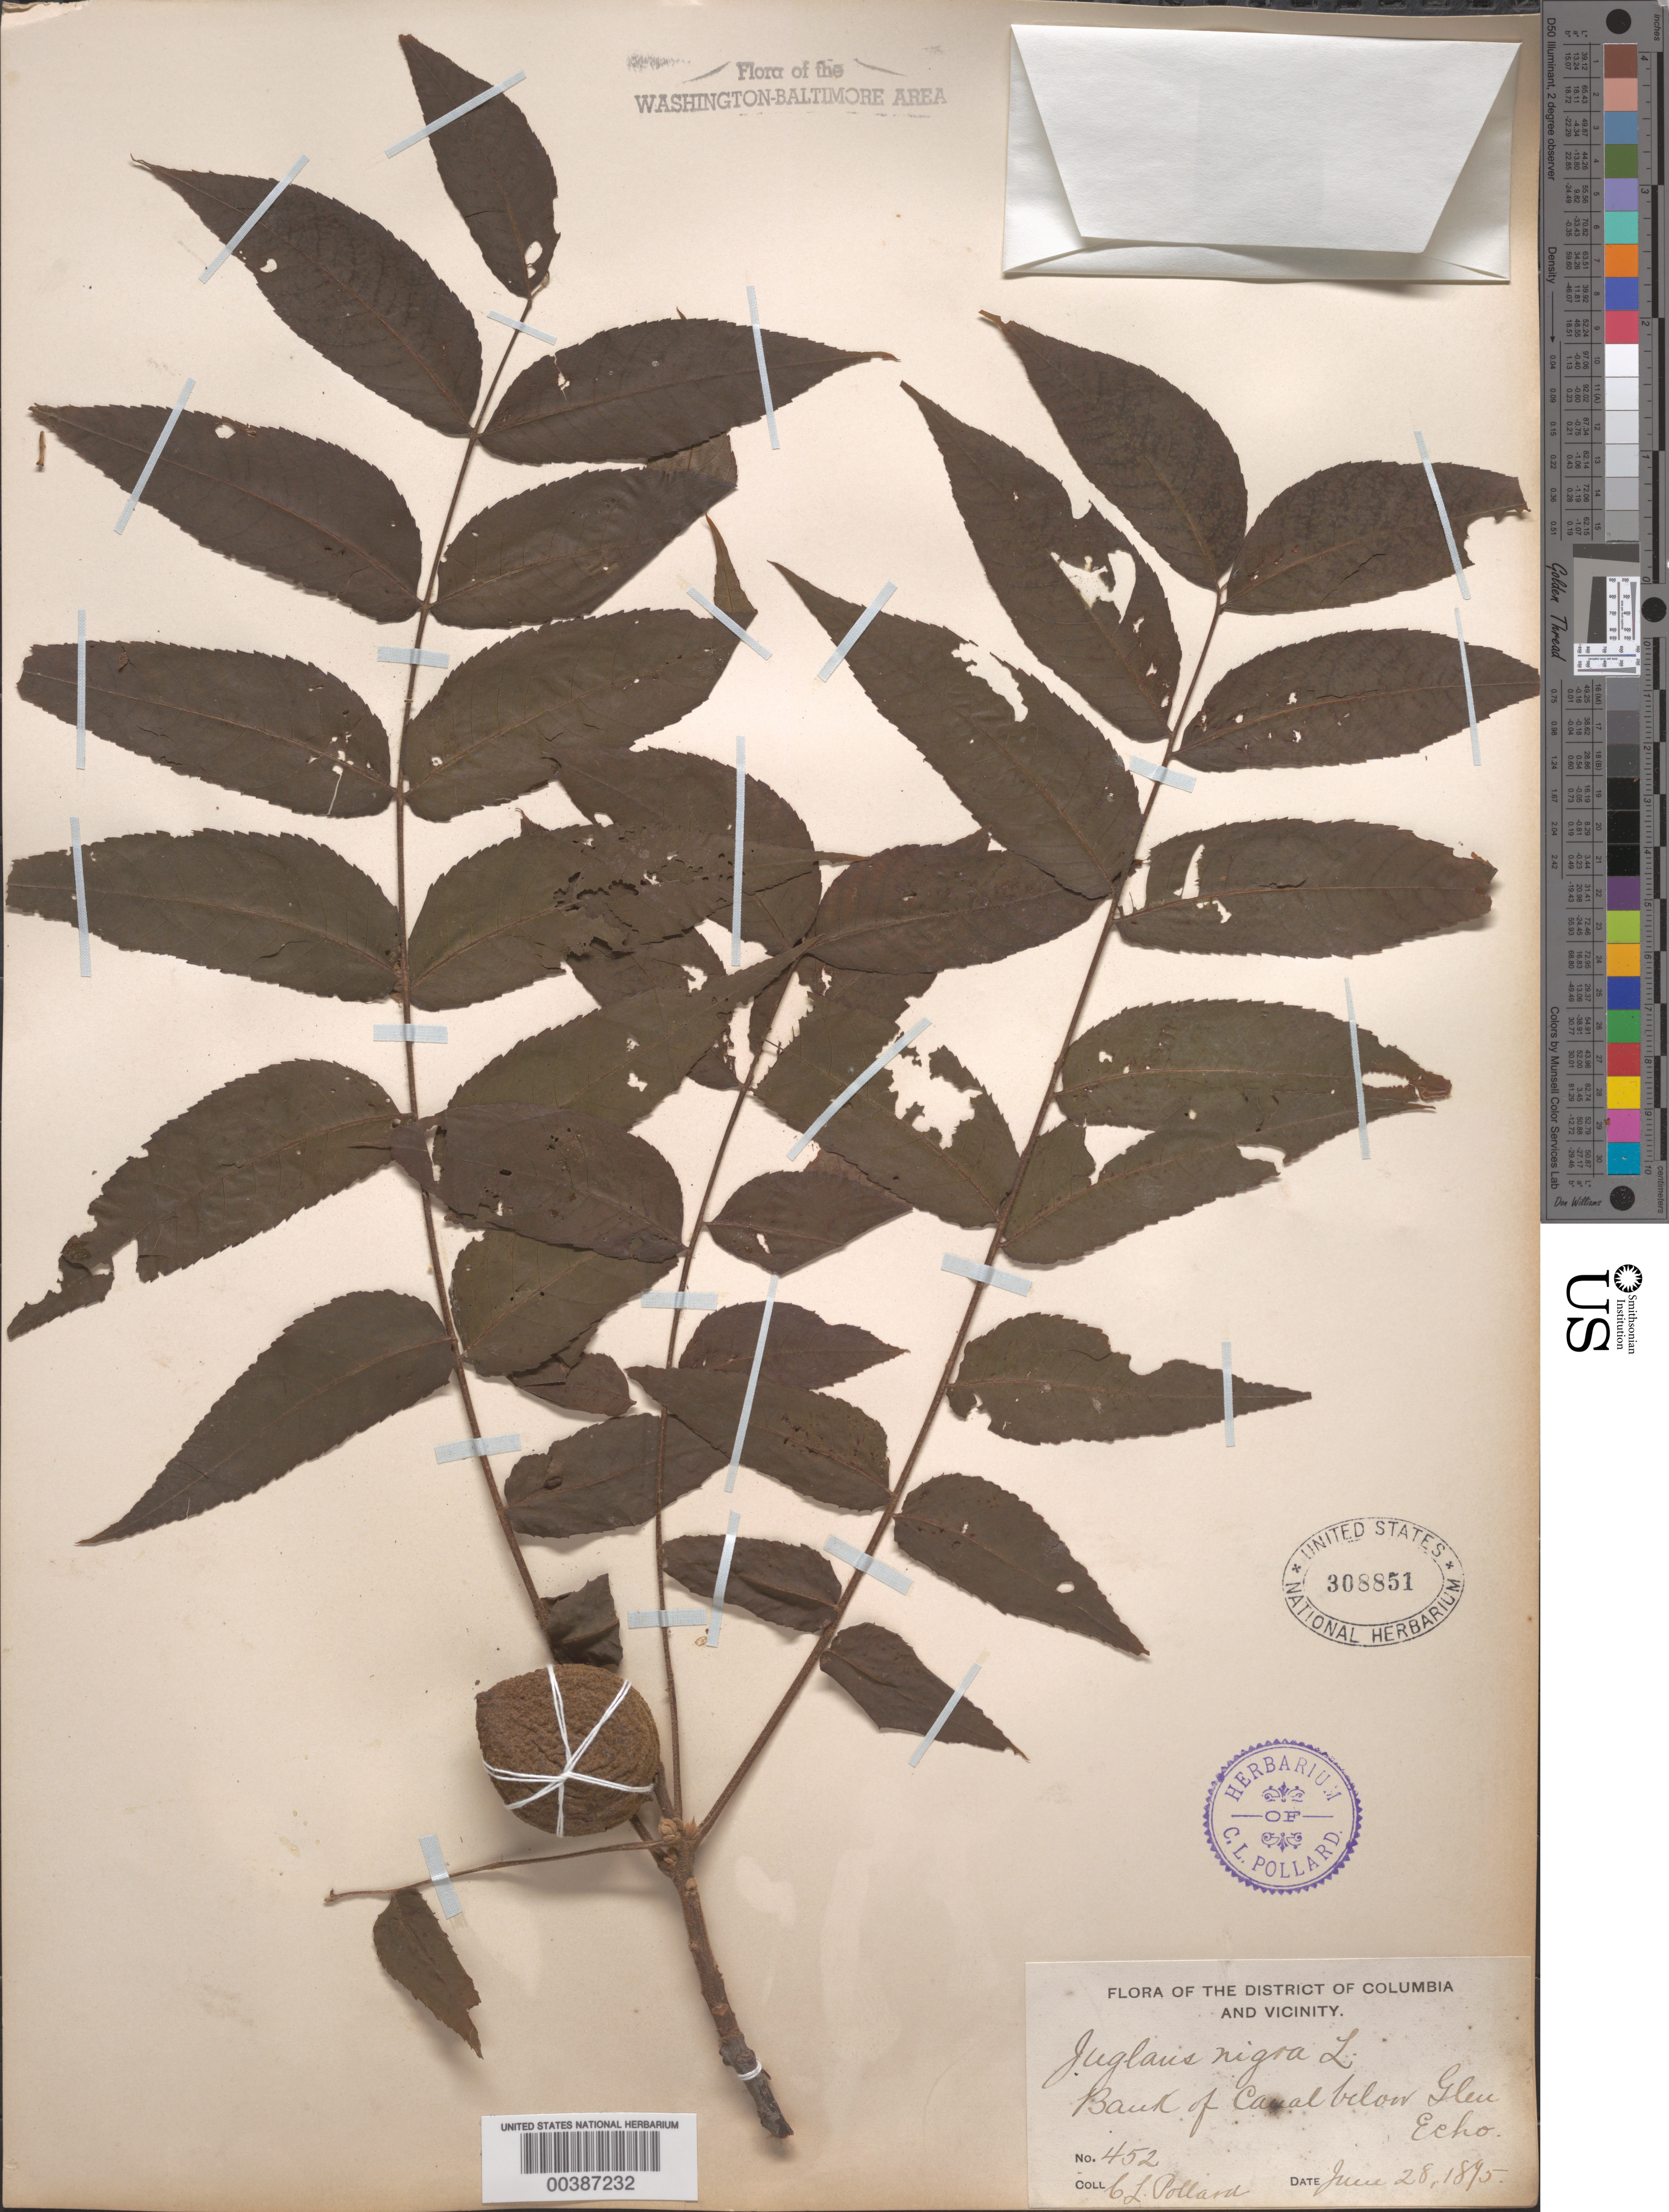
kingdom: Plantae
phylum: Tracheophyta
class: Magnoliopsida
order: Fagales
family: Juglandaceae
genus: Juglans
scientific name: Juglans nigra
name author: L.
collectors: C. L. Pollard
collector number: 452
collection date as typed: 28 Jun 1895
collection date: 1895-06-28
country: United States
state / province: Maryland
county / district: Montgomery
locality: C. & O. Canal below Glen Echo C. and O. Canal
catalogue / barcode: US 308851